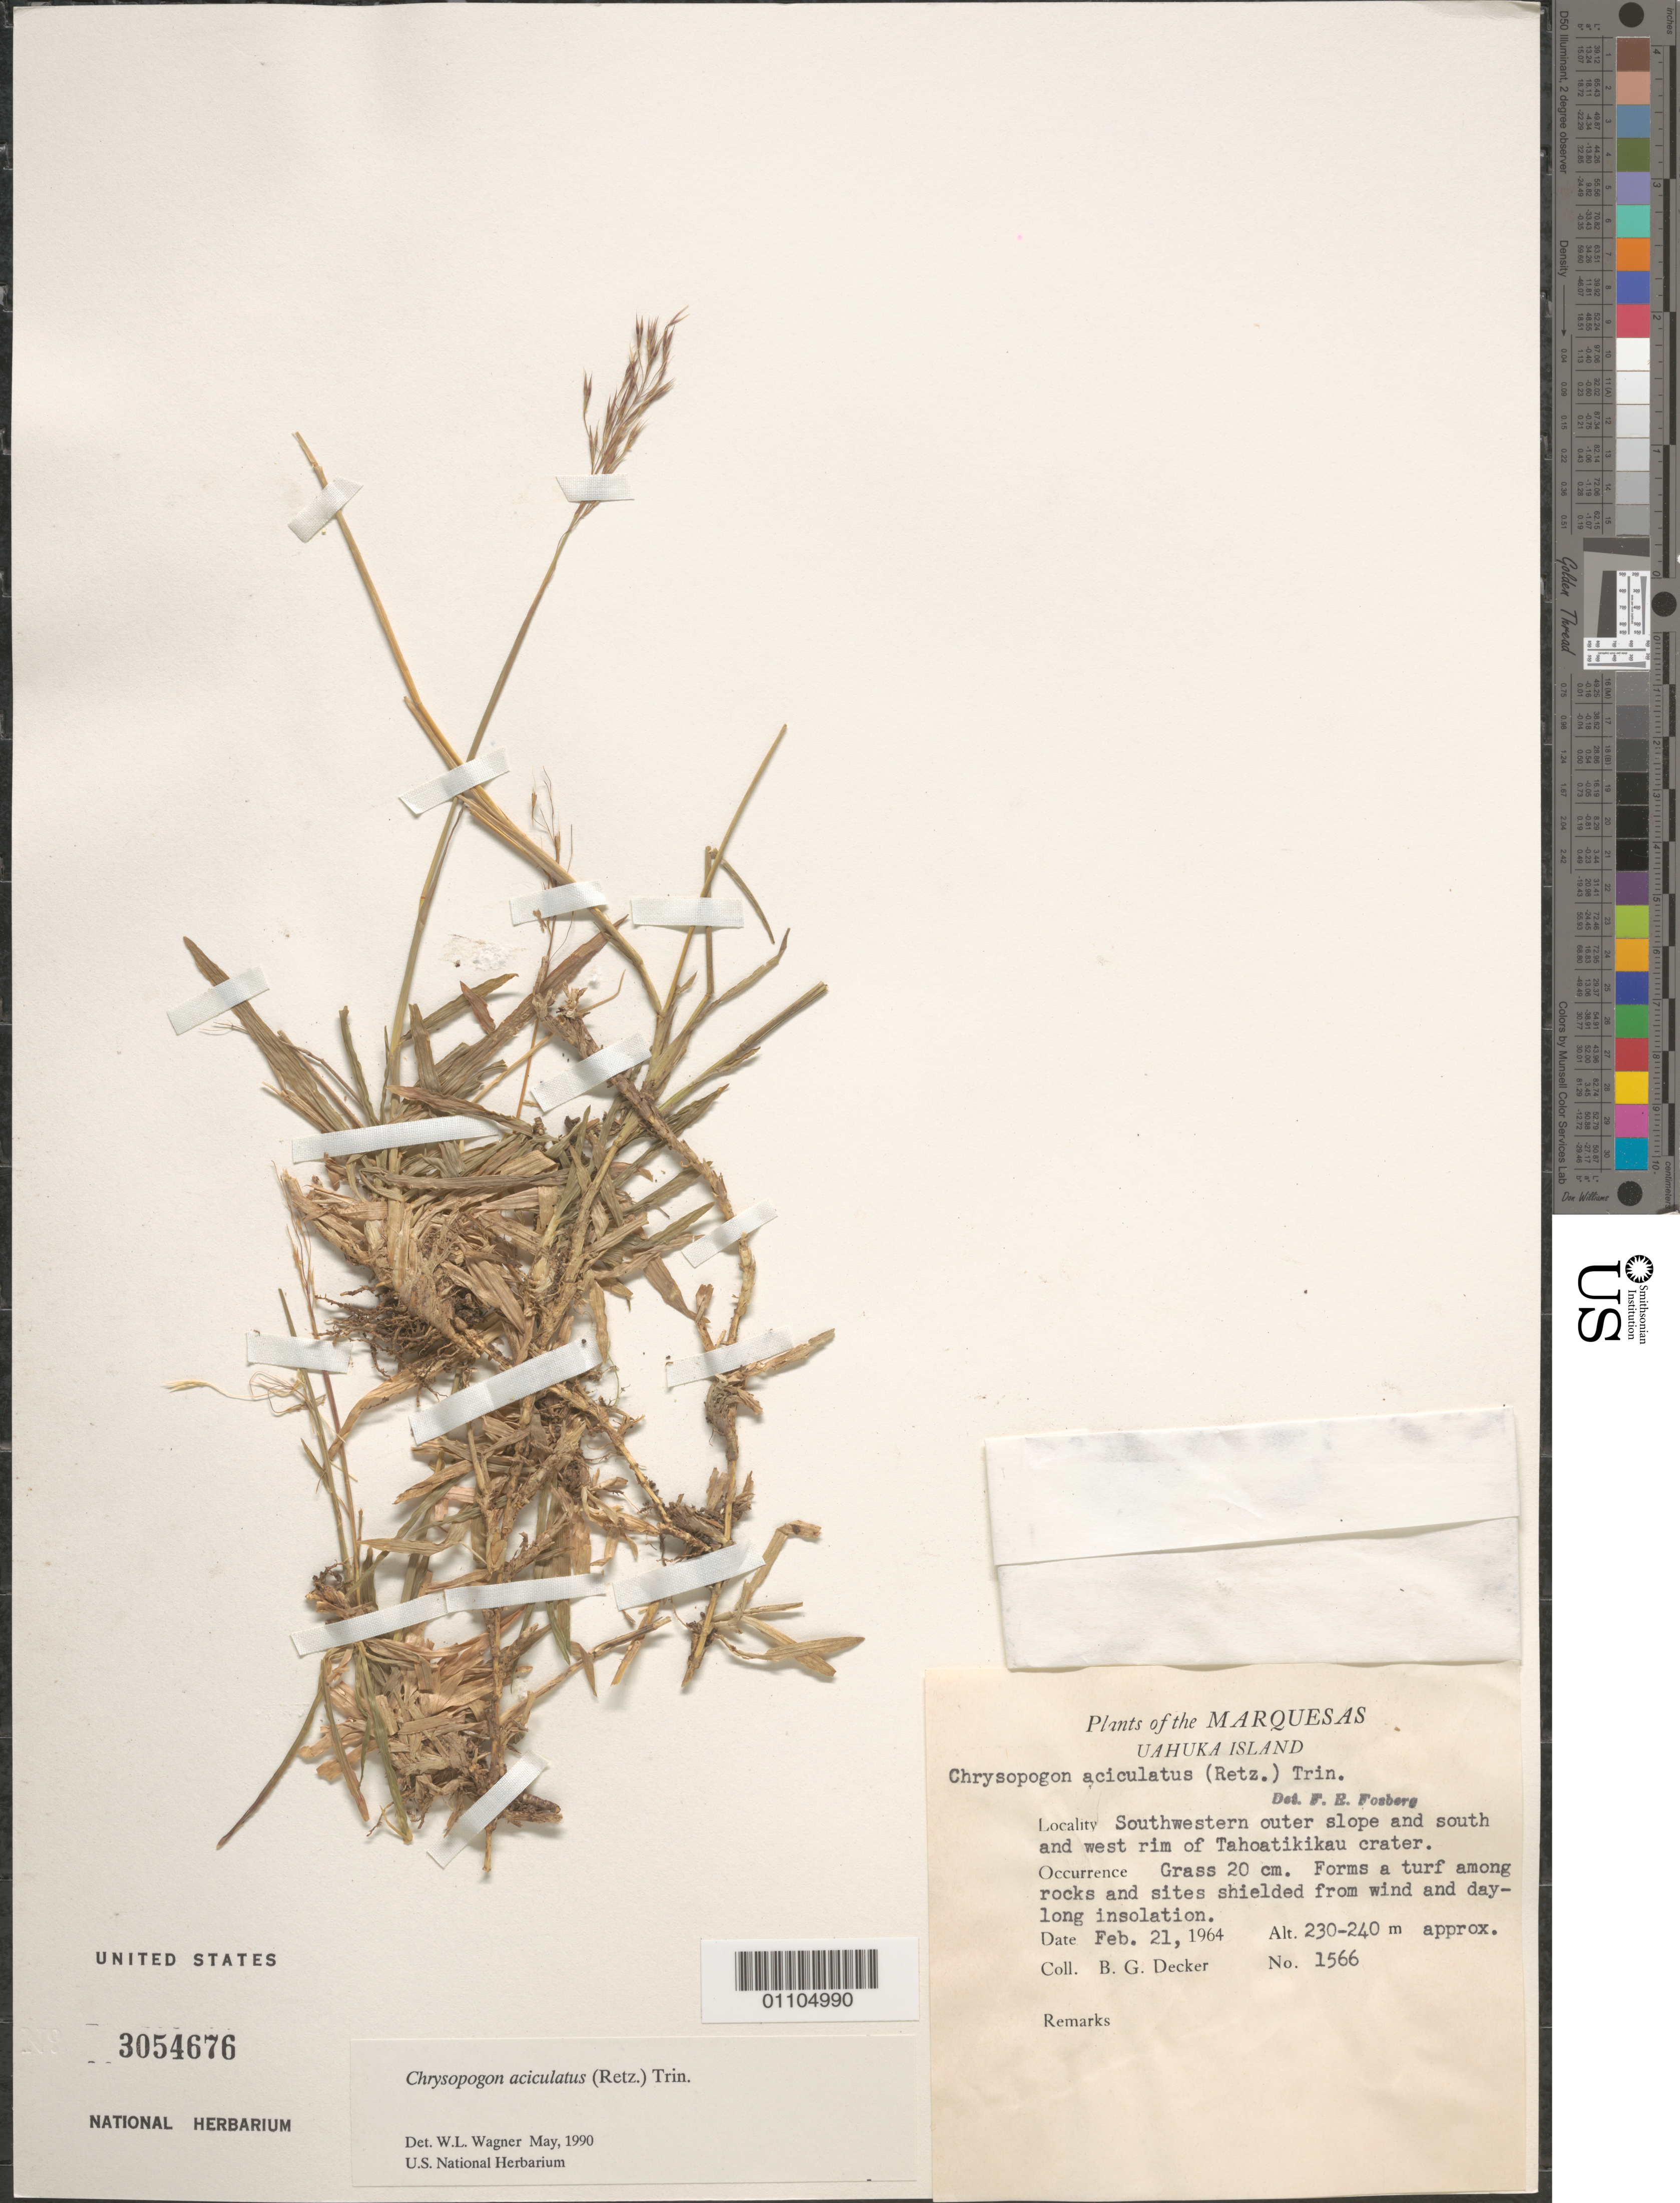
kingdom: Plantae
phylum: Tracheophyta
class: Liliopsida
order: Poales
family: Poaceae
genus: Chrysopogon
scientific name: Chrysopogon aciculatus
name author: (Retz.) Trin.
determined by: Wagner, W. L., (BOT), Smithsonian Institution - National Museum of Natural History (UNITED STATES)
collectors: B. G. Decker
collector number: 1566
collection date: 1964-02-21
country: French Polynesia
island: Ua Huka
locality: SW outer slope and S and W rims of Tahoatikikau crater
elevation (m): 230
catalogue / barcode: US 3054676